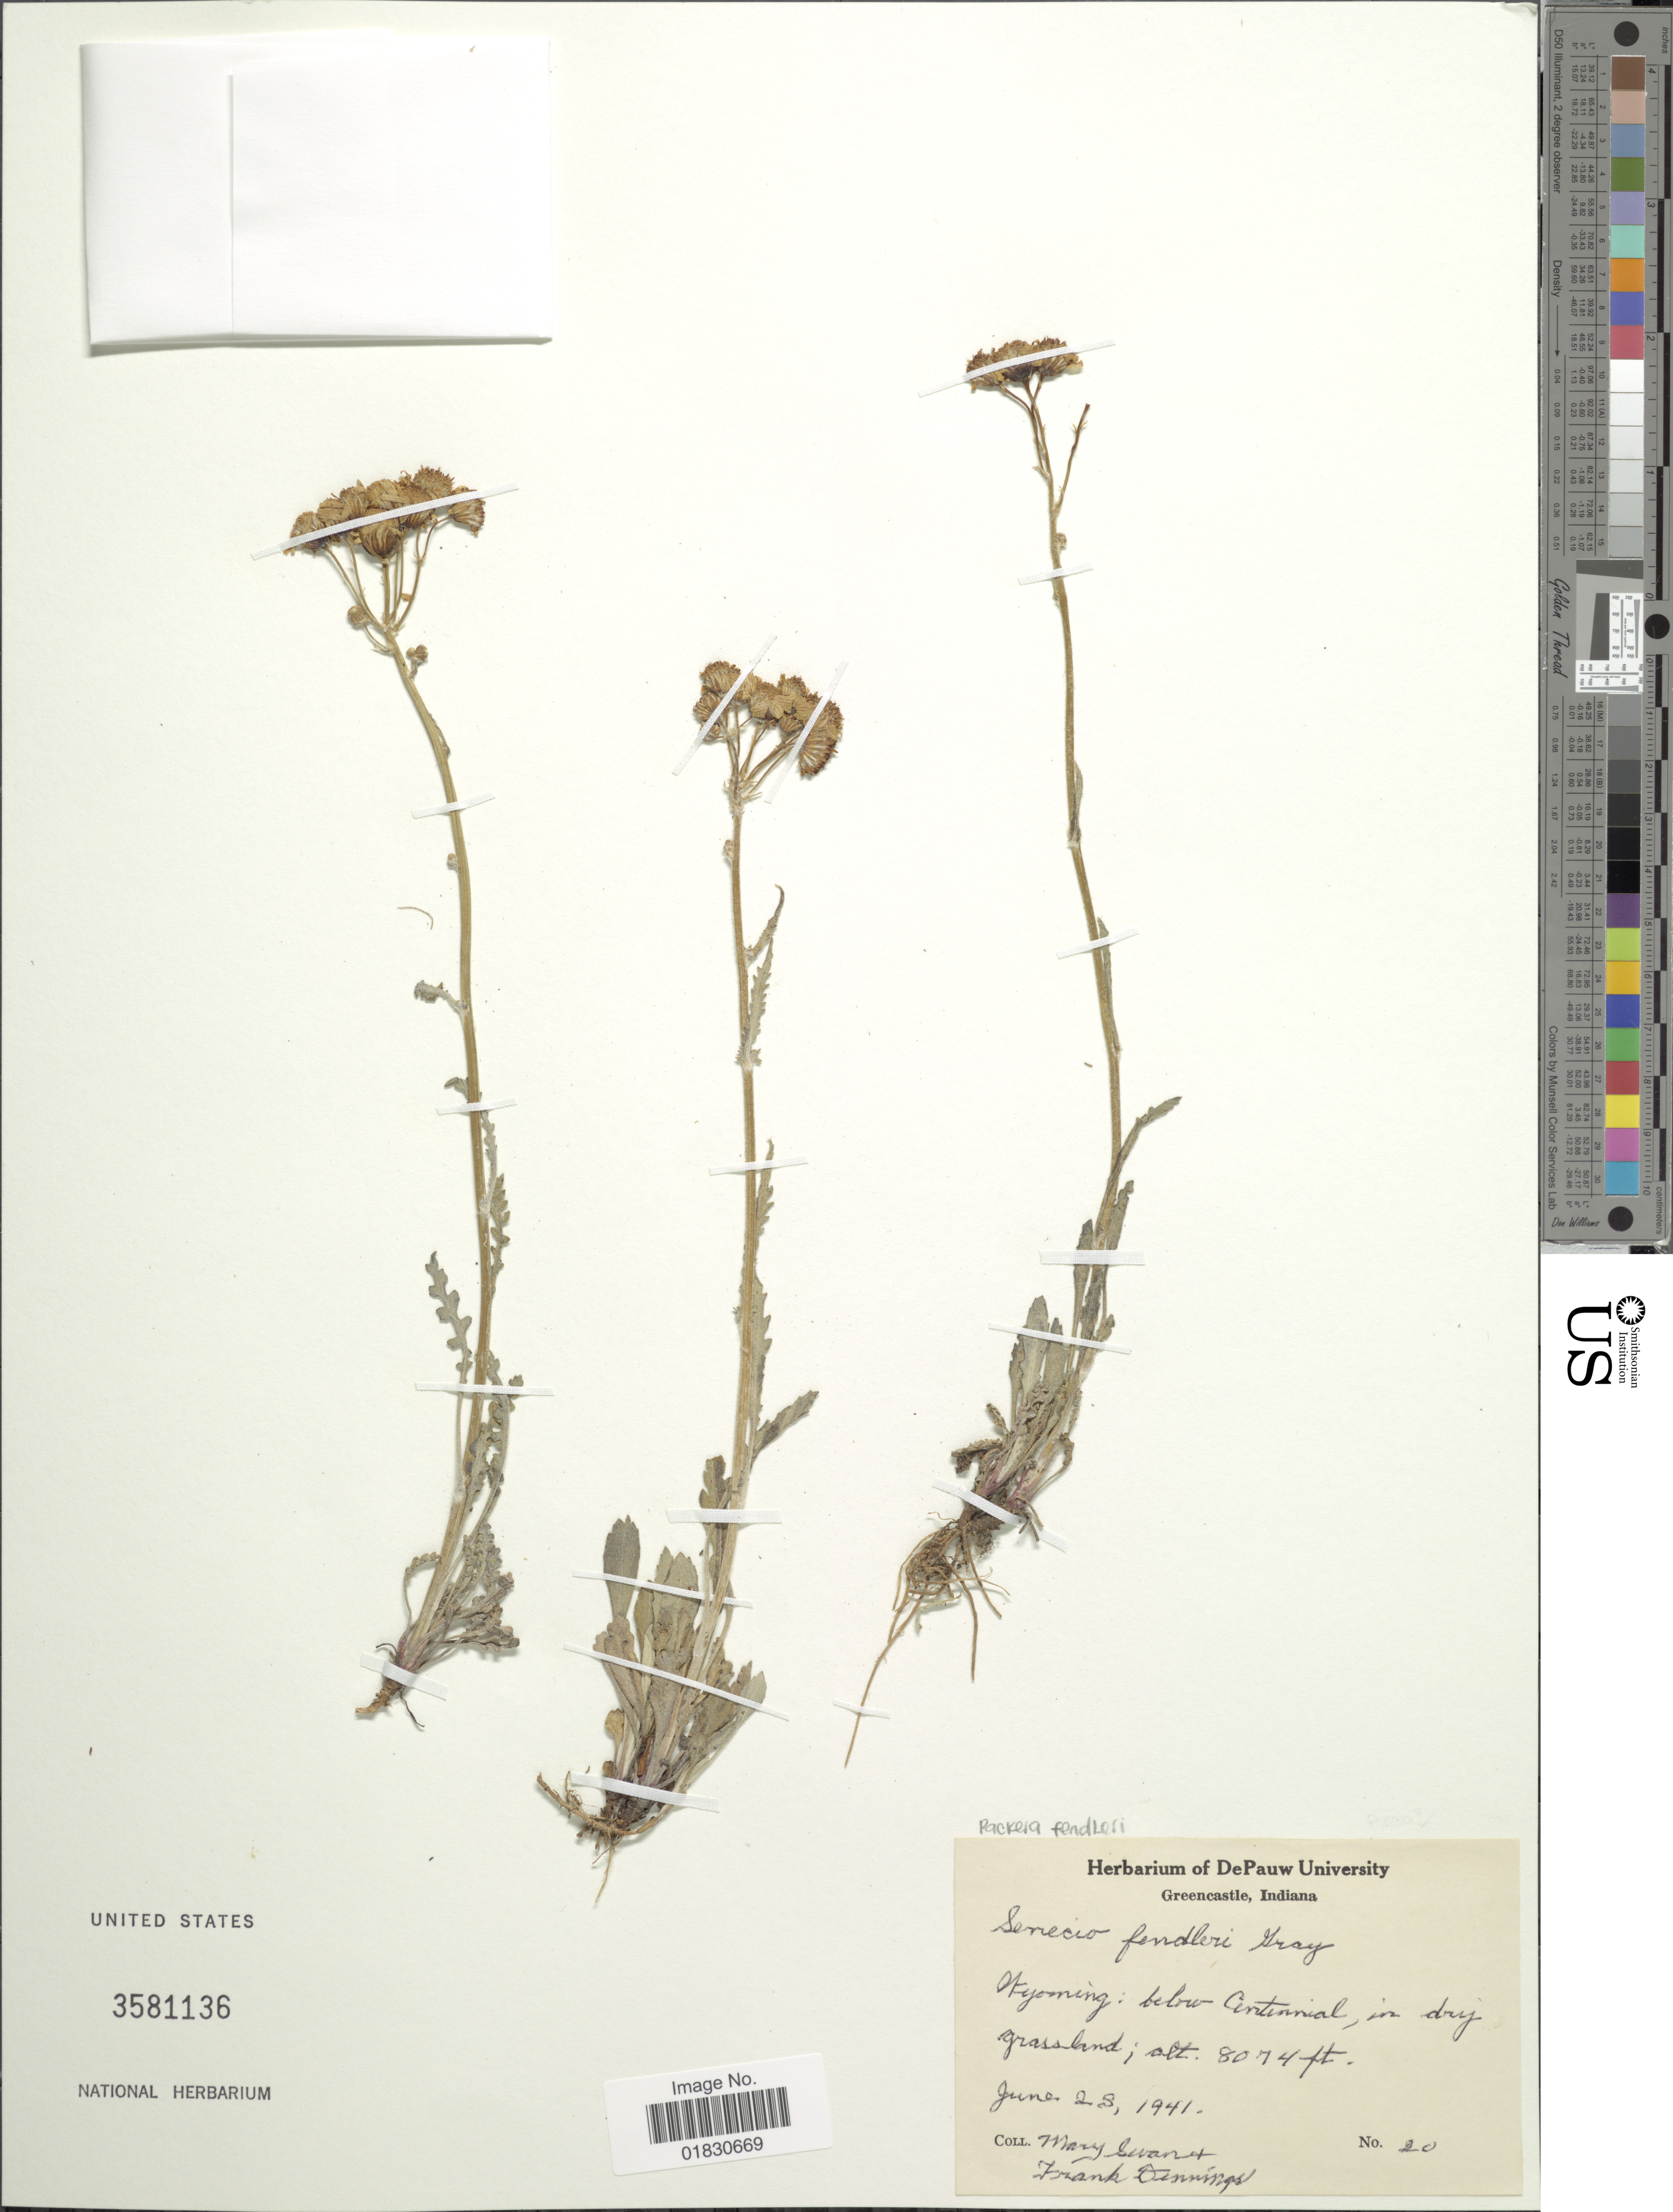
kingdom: Plantae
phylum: Tracheophyta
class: Magnoliopsida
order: Asterales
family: Asteraceae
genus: Packera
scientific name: Packera fendleri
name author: (A. Gray) W.A. Weber & Á. Löve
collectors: M. Swan & F. Dennings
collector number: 20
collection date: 1941-06-28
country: United States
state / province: Wyoming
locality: Wyoming, below Centennial, in dry grassland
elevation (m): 2461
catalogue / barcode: US 3581136